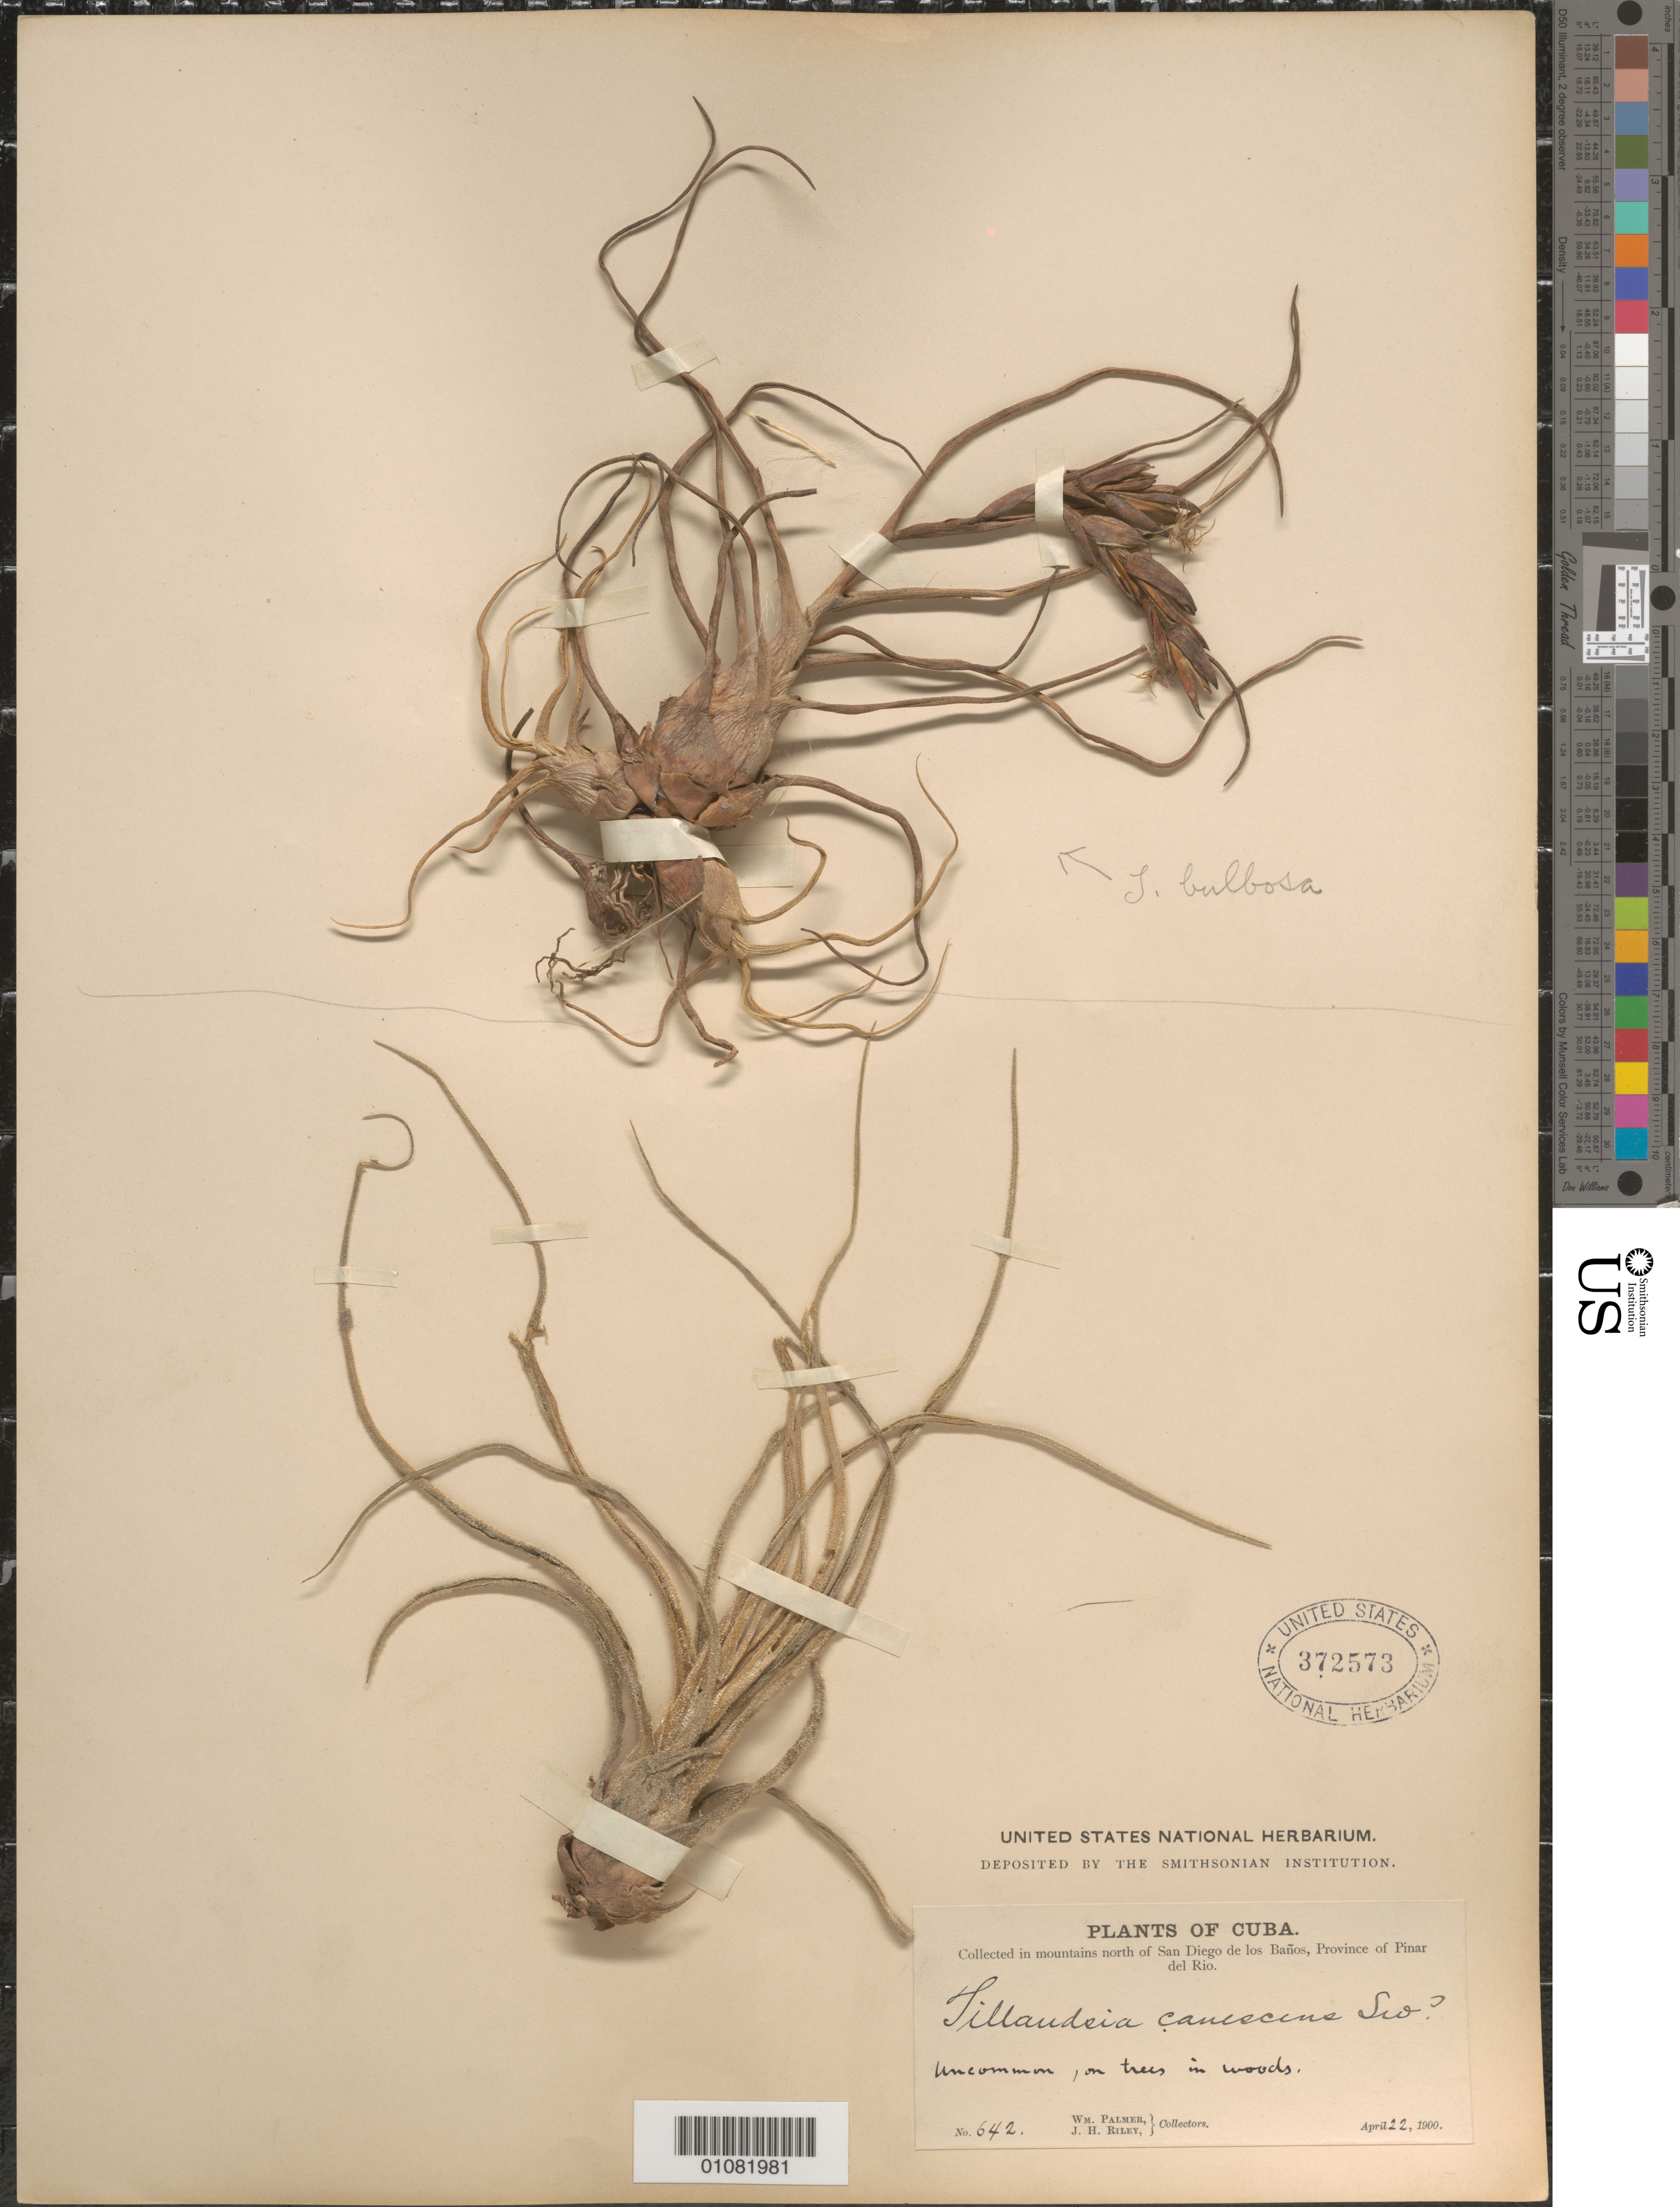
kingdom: Plantae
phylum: Tracheophyta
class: Liliopsida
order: Poales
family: Bromeliaceae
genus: Tillandsia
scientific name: Tillandsia bulbosa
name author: Hook.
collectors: W. Palmer & J. H. Riley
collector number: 642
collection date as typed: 22 Apr 1900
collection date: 1900-04-22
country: Cuba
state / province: Pinar del Rio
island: Cuba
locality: in mountains N of San Diego de los Baños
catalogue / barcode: US 372573